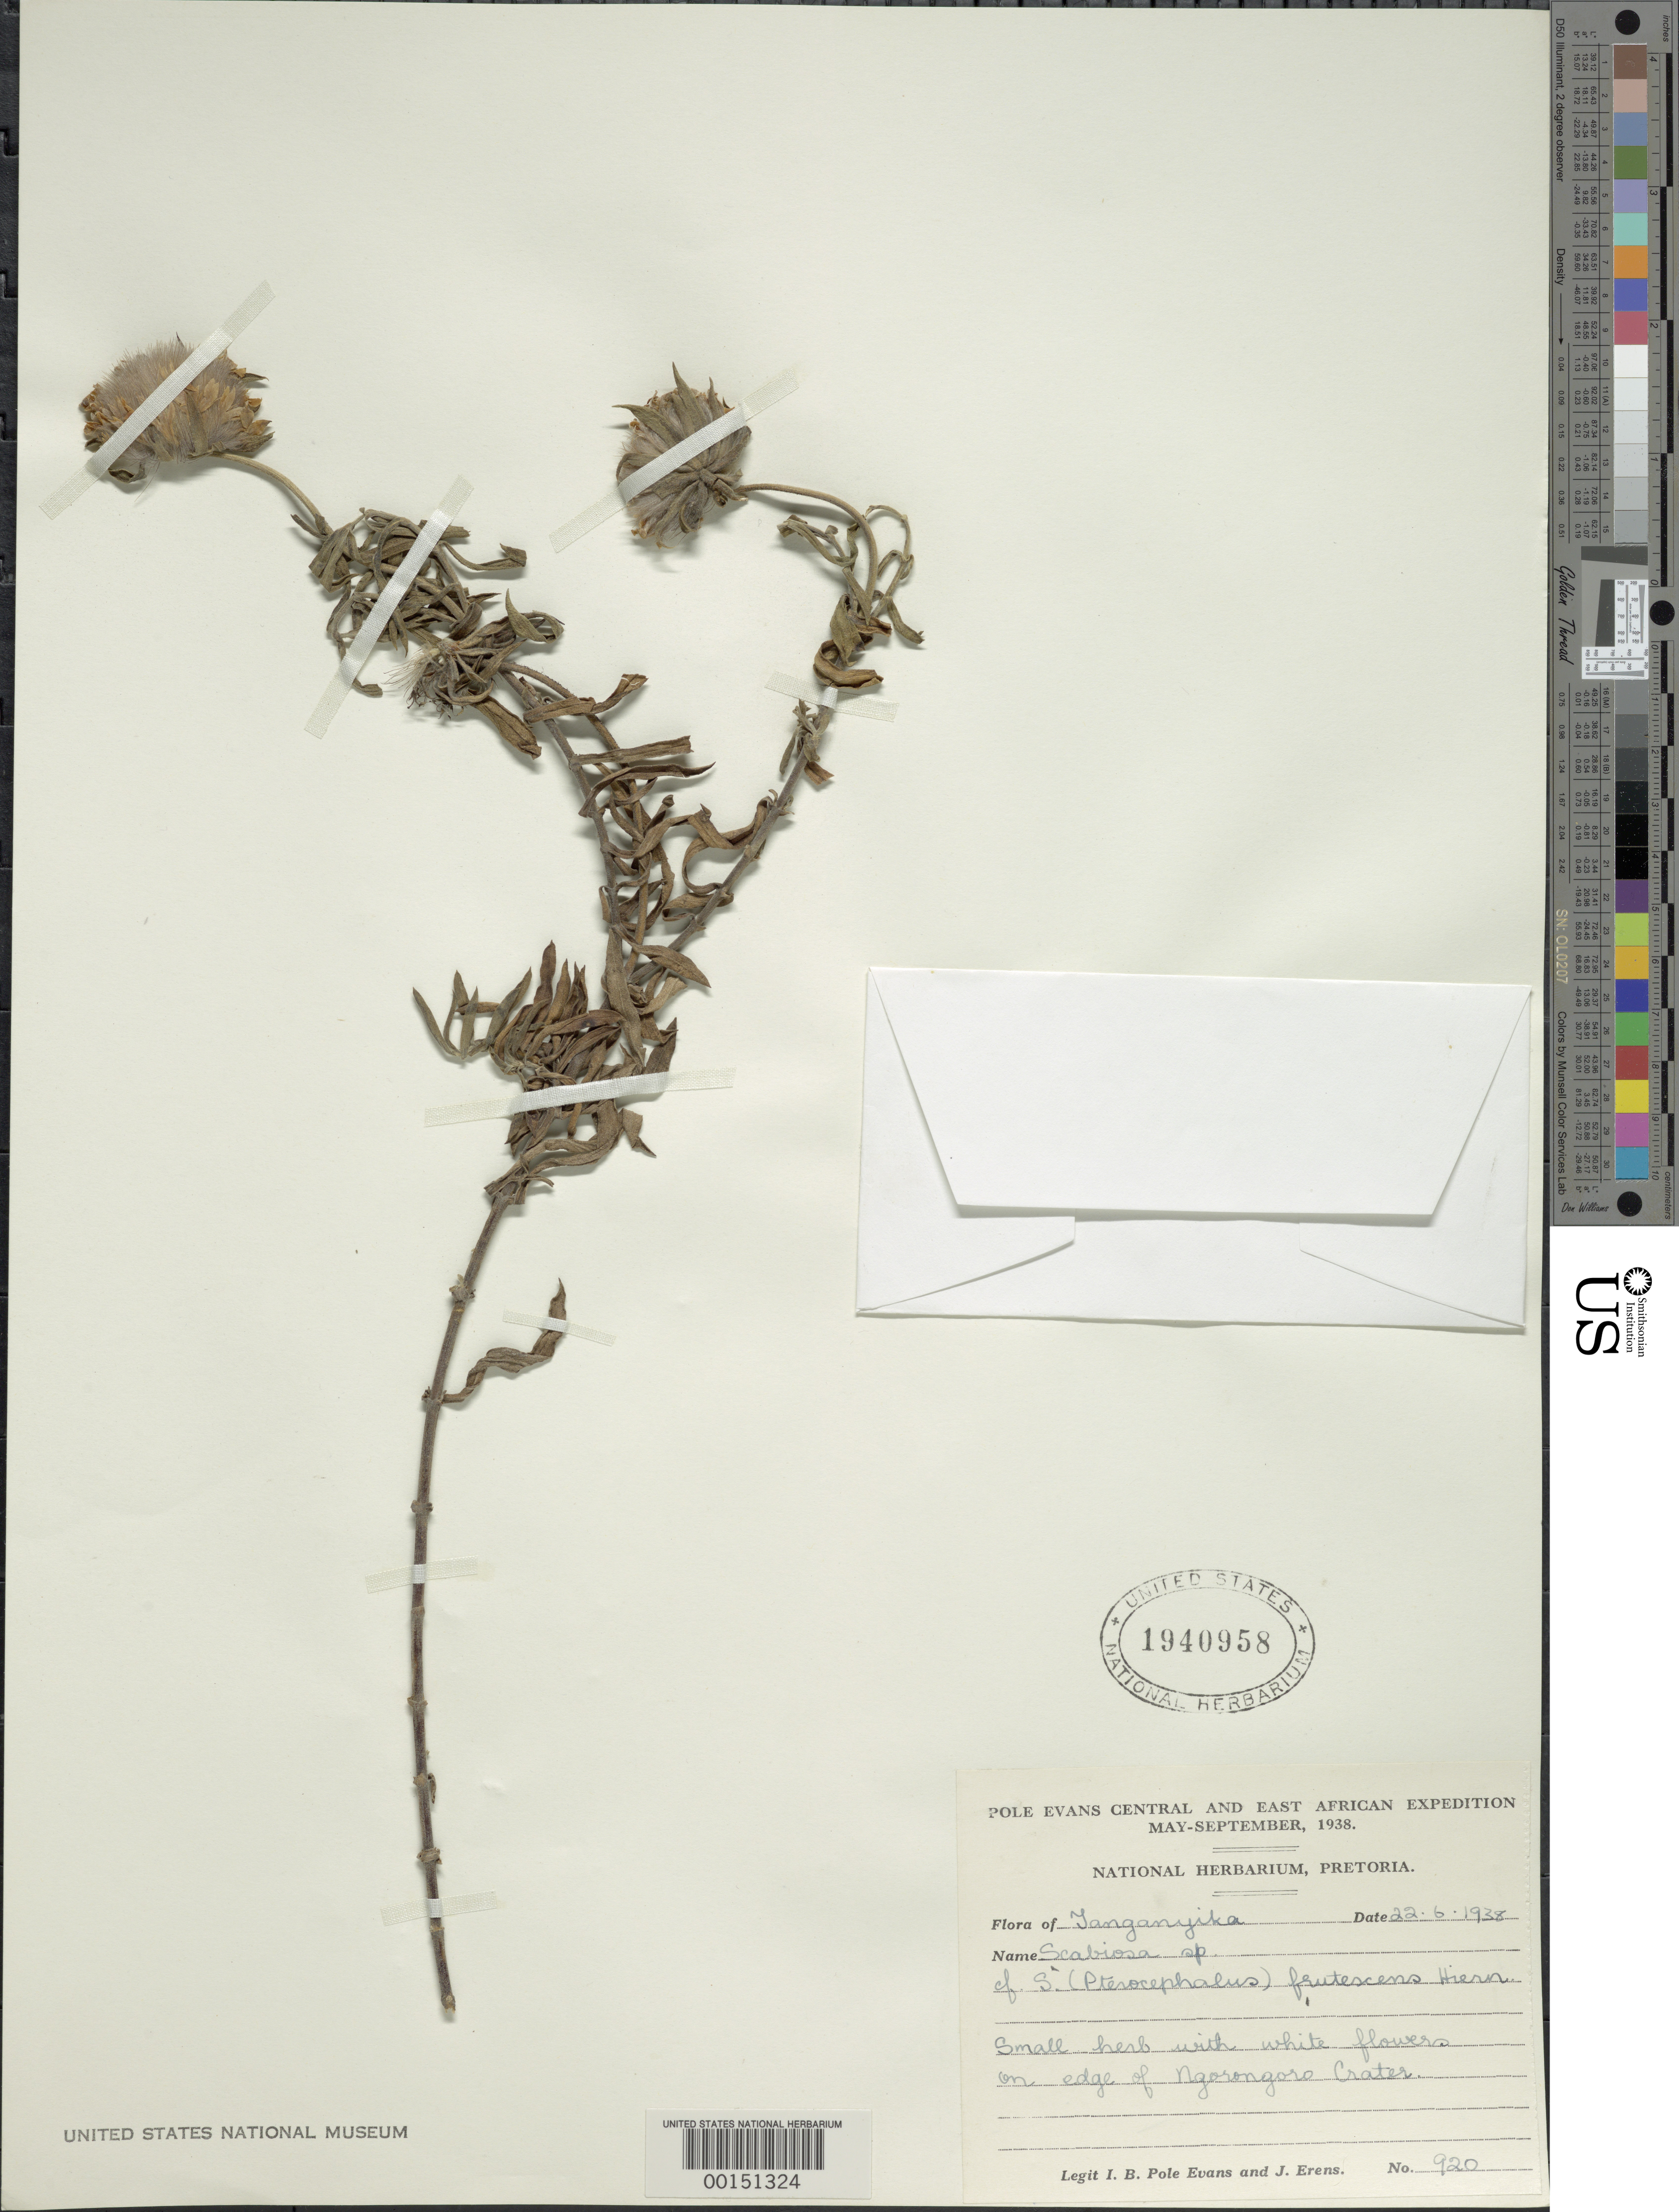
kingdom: Plantae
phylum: Tracheophyta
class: Magnoliopsida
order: Dipsacales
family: Caprifoliaceae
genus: Scabiosa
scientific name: Scabiosa sp.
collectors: I. B. Pole-Evans & J. Erens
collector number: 920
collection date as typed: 22 Jun 1938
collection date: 1938-06-22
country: Tanzania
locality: Tanganyika, edge of Ngorongoro Crater.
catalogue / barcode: US 1940958